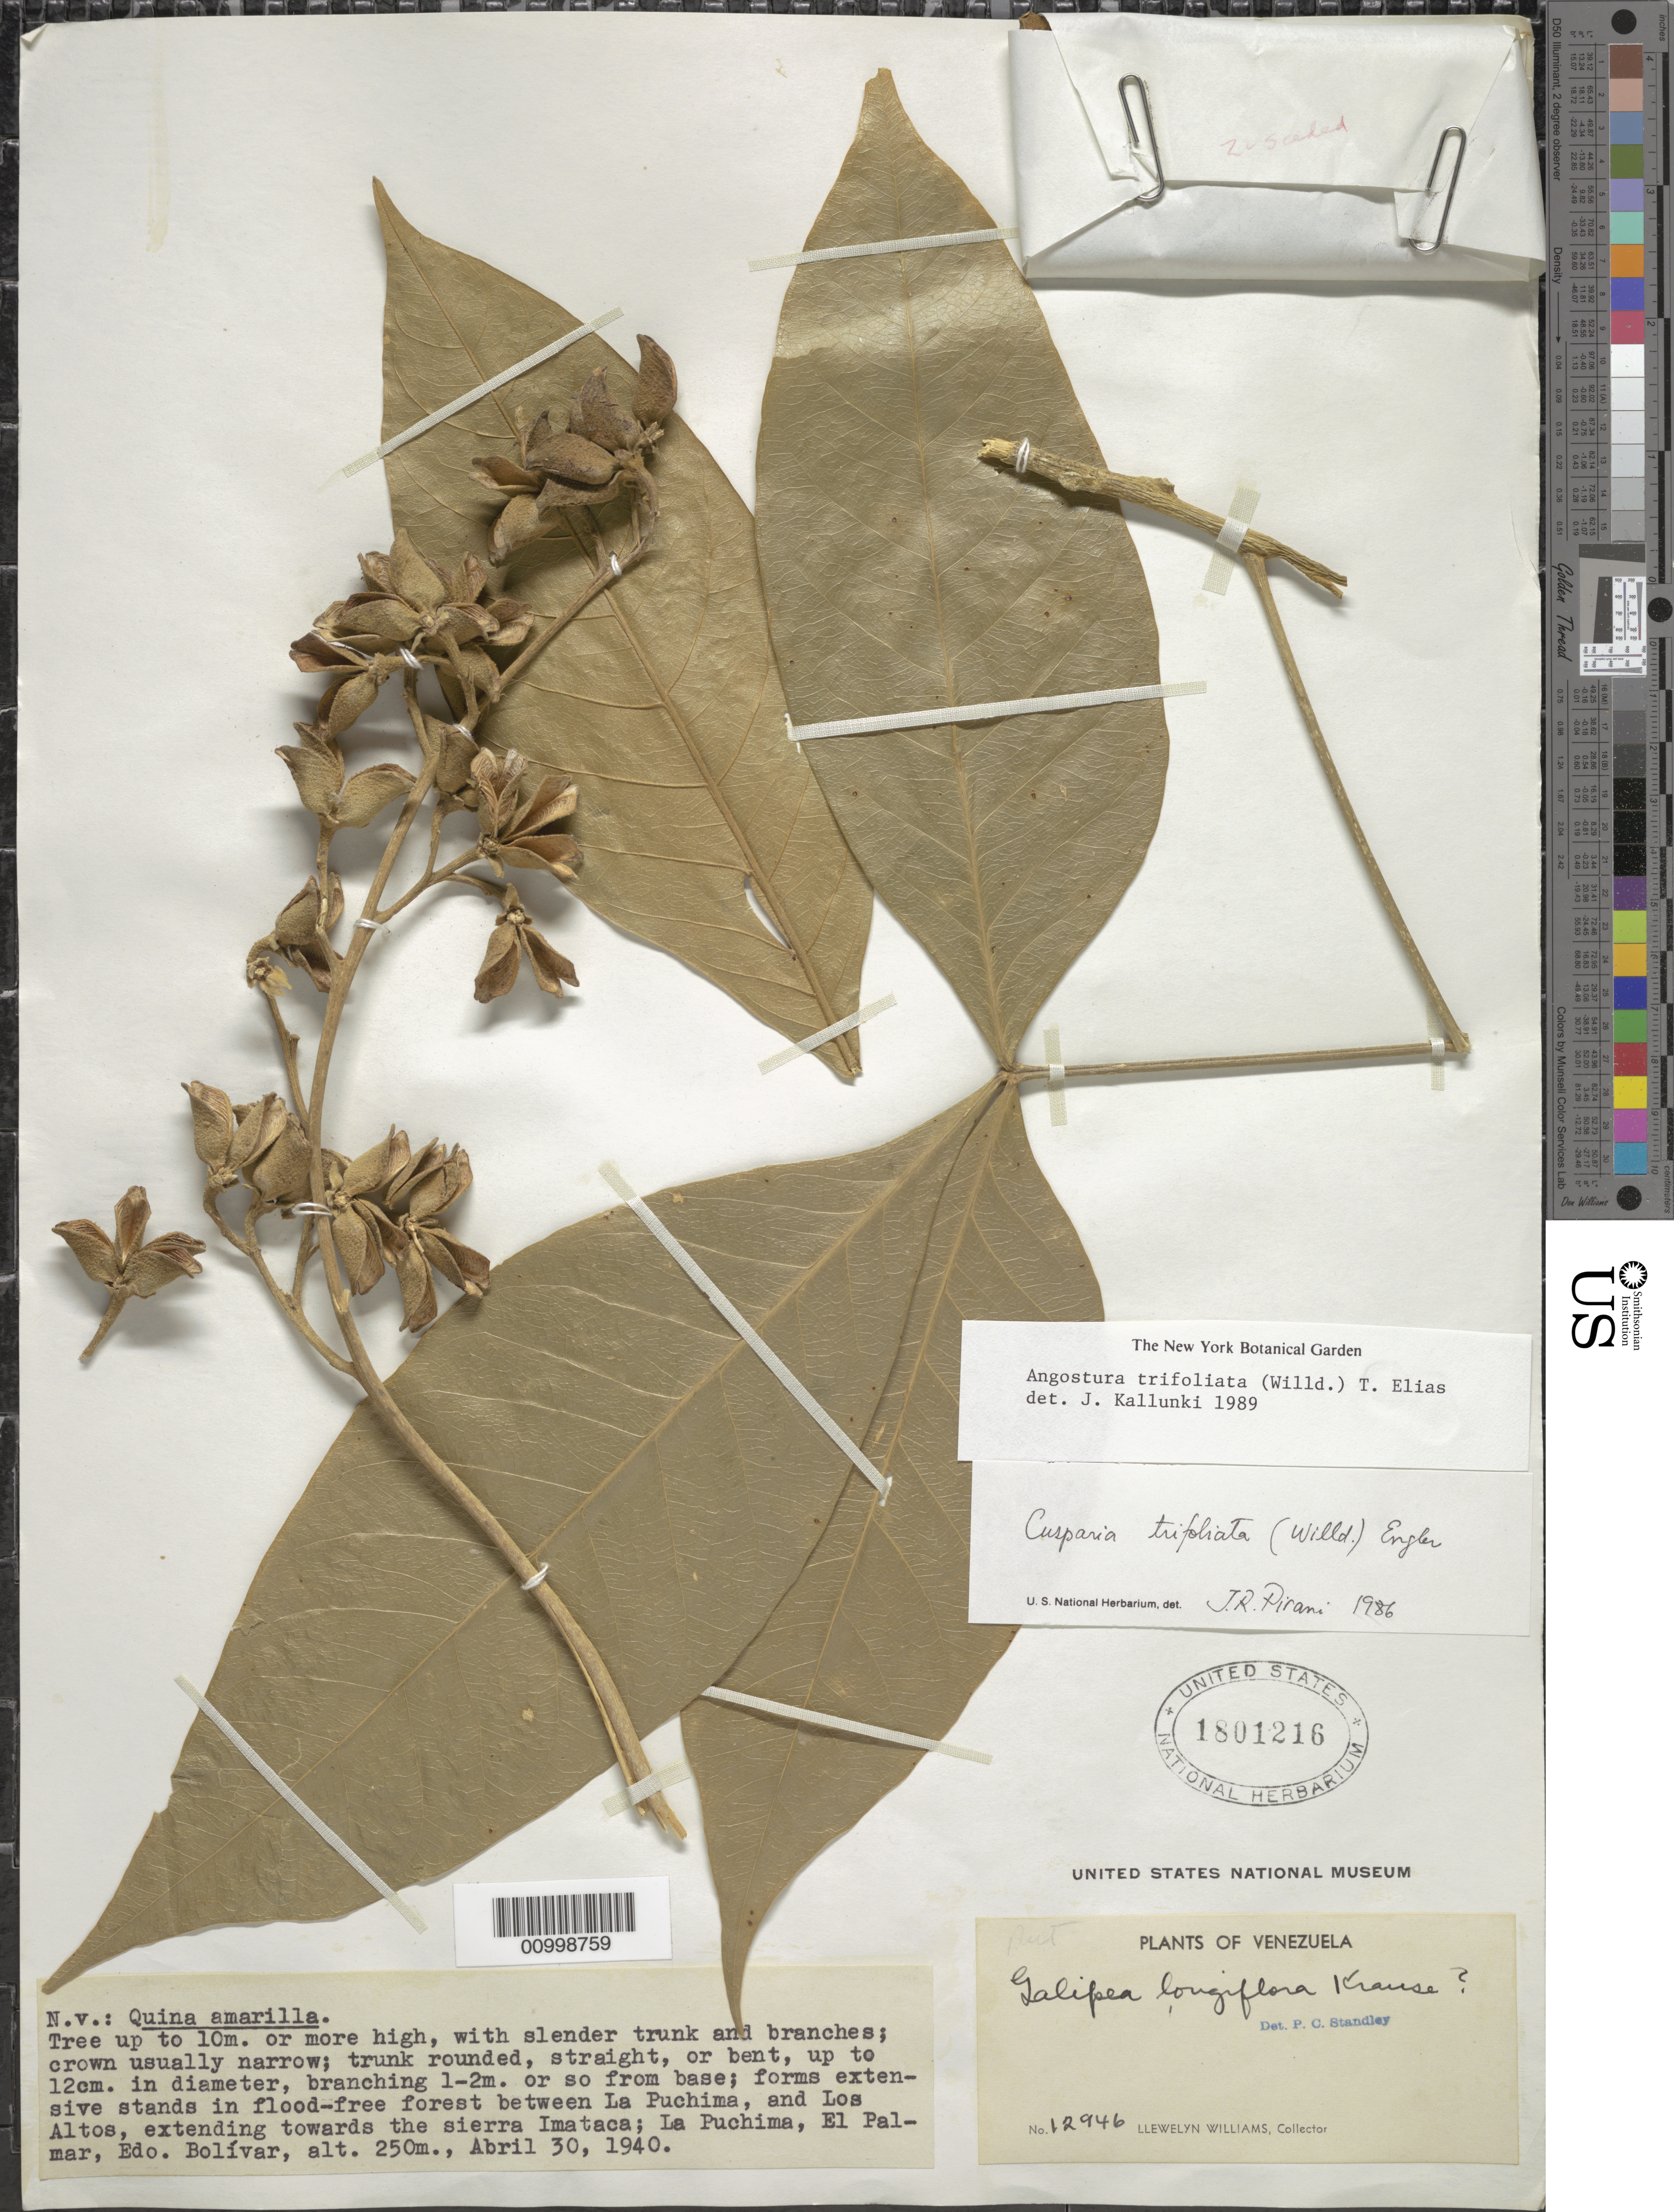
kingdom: Plantae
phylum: Tracheophyta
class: Magnoliopsida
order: Sapindales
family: Rutaceae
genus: Angostura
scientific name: Angostura trifoliata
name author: (Willd.) T.S. Elias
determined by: Kallunki, Jacquelyn A.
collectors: Ll. Williams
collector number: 12946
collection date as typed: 30-Apr-40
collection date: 1940-04-30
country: Venezuela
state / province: Bolívar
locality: El Palmar, La Puchima; between La Puchima, and Los Altos, extending towards the sierra Imataca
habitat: Flood-free forest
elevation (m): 250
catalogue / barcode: US 1801216